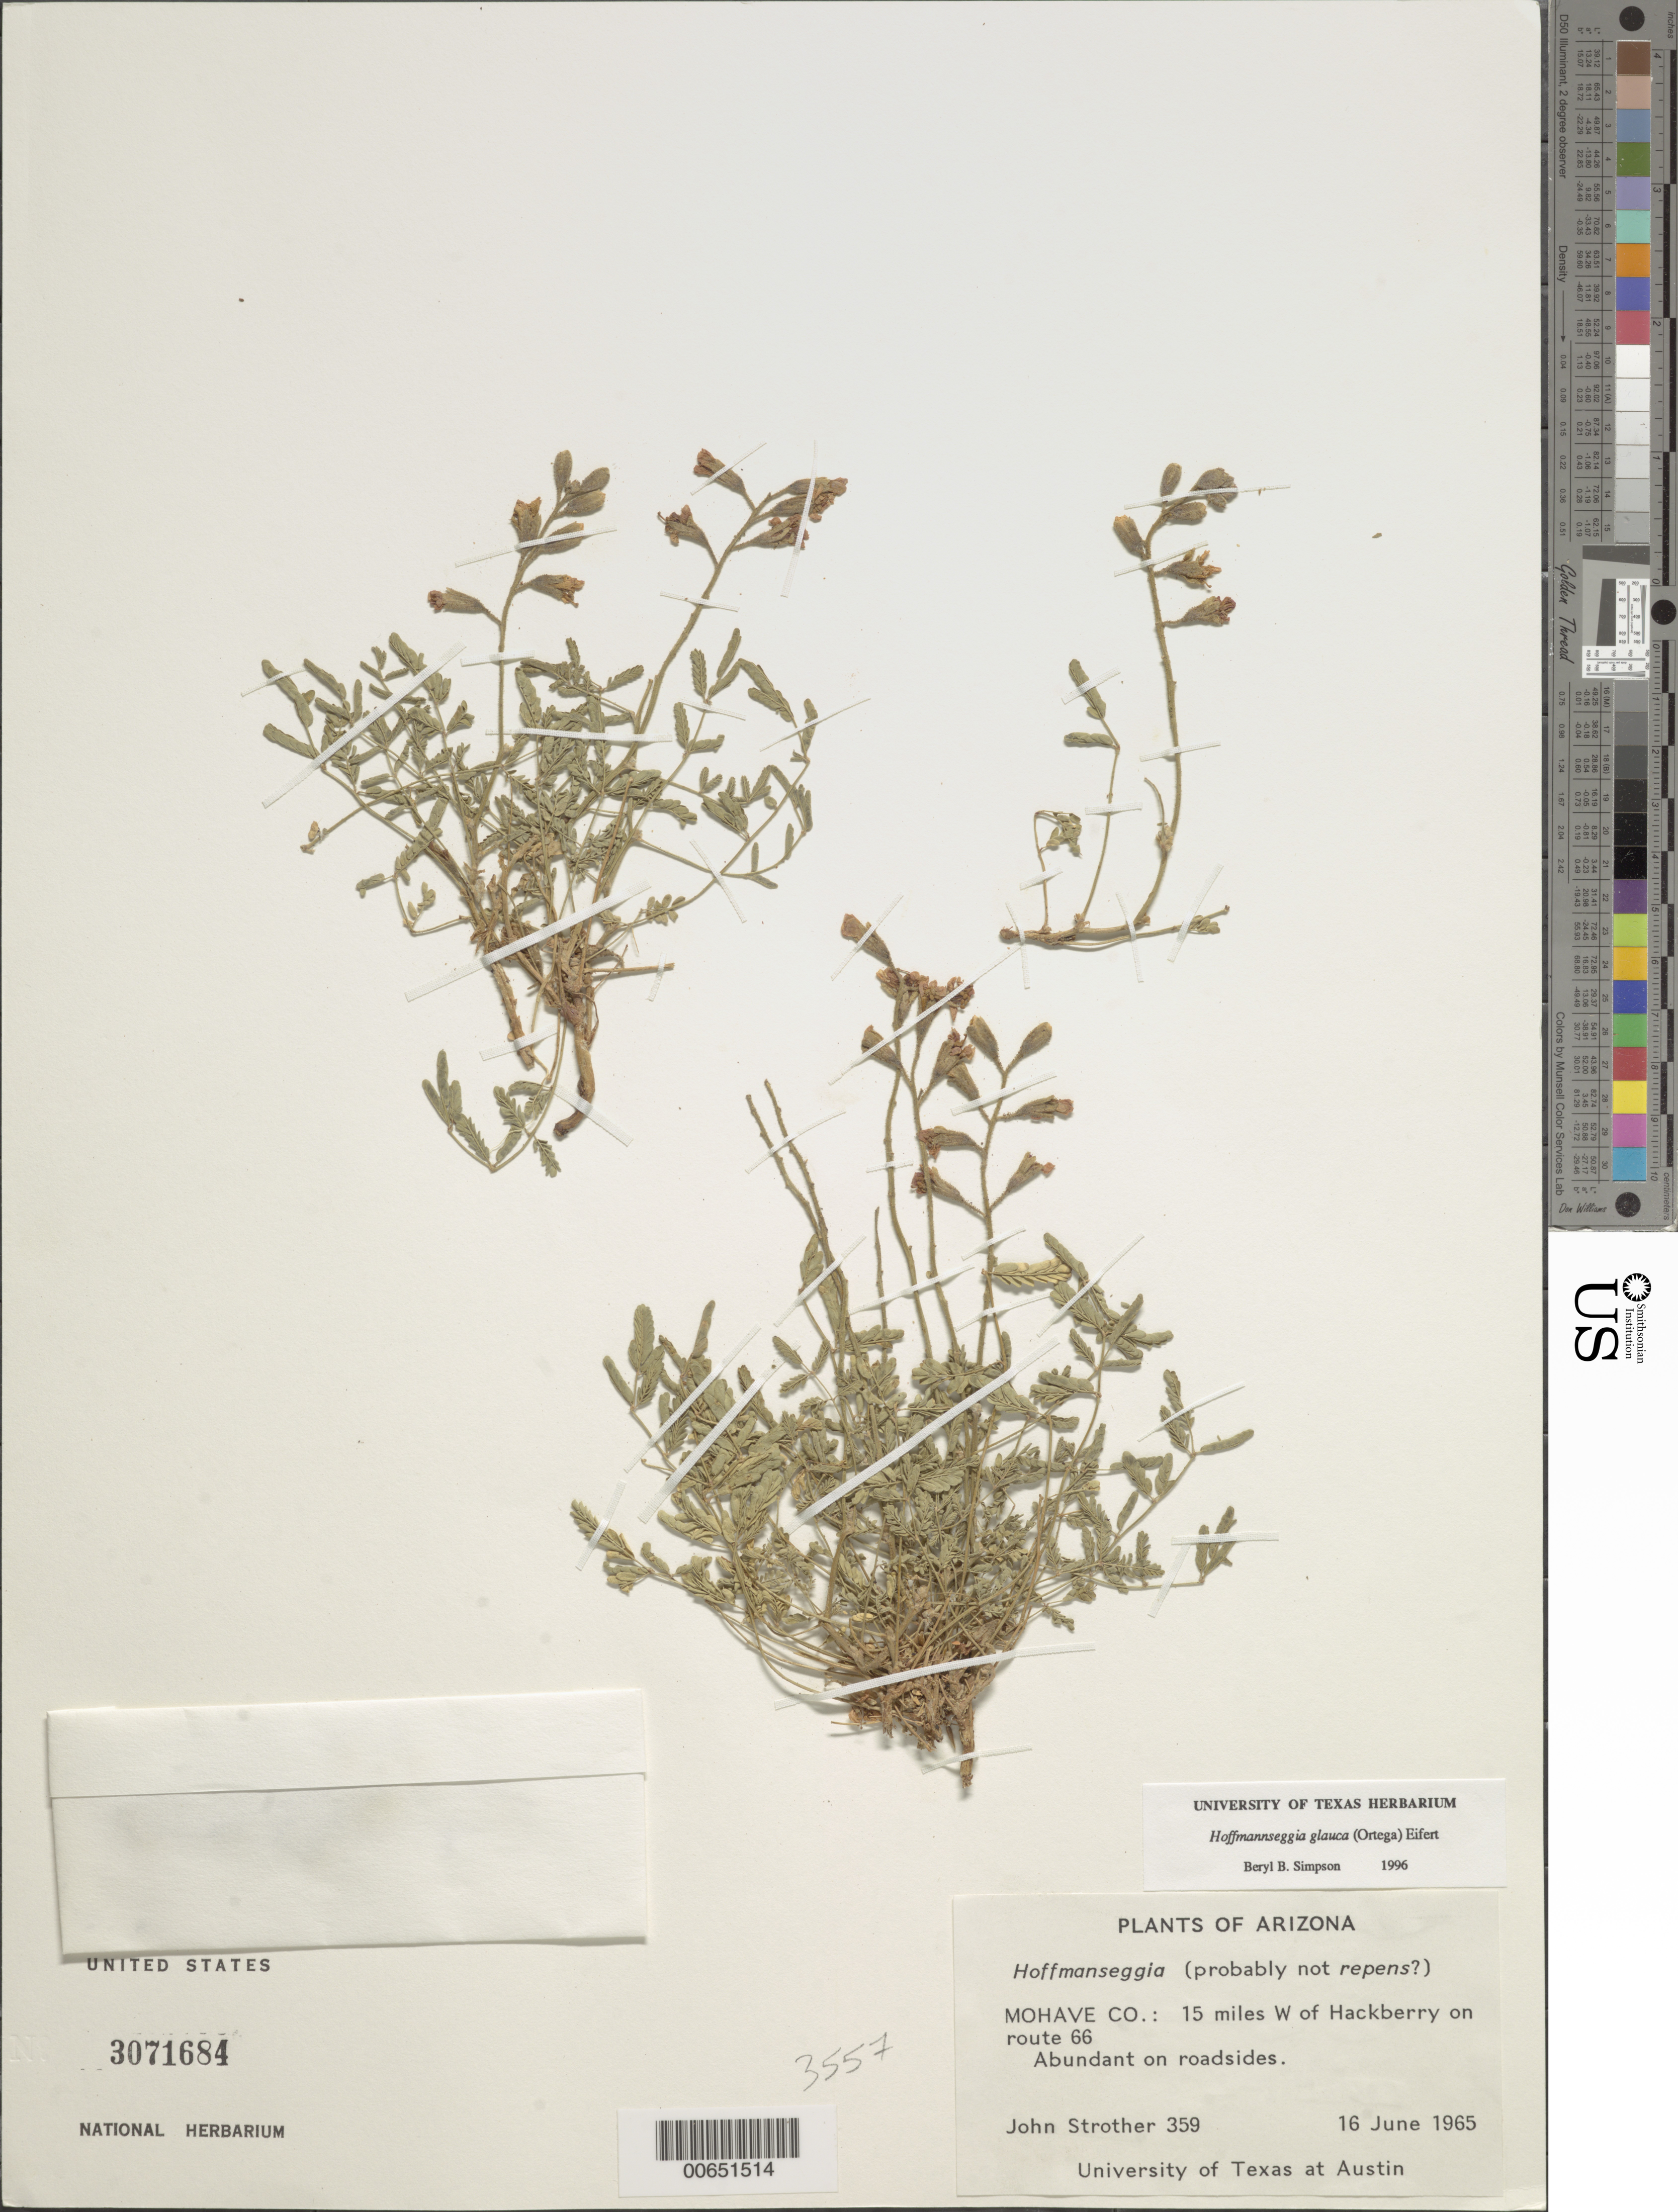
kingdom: Plantae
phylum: Tracheophyta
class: Magnoliopsida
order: Fabales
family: Fabaceae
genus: Hoffmannseggia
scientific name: Hoffmannseggia glauca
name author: (Ortega) Eifert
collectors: J. Strother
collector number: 359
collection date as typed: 16 Jun 1965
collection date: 1965-06-16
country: United States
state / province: Arizona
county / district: Mohave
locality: W of Hackberry on route 66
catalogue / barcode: US 3071684